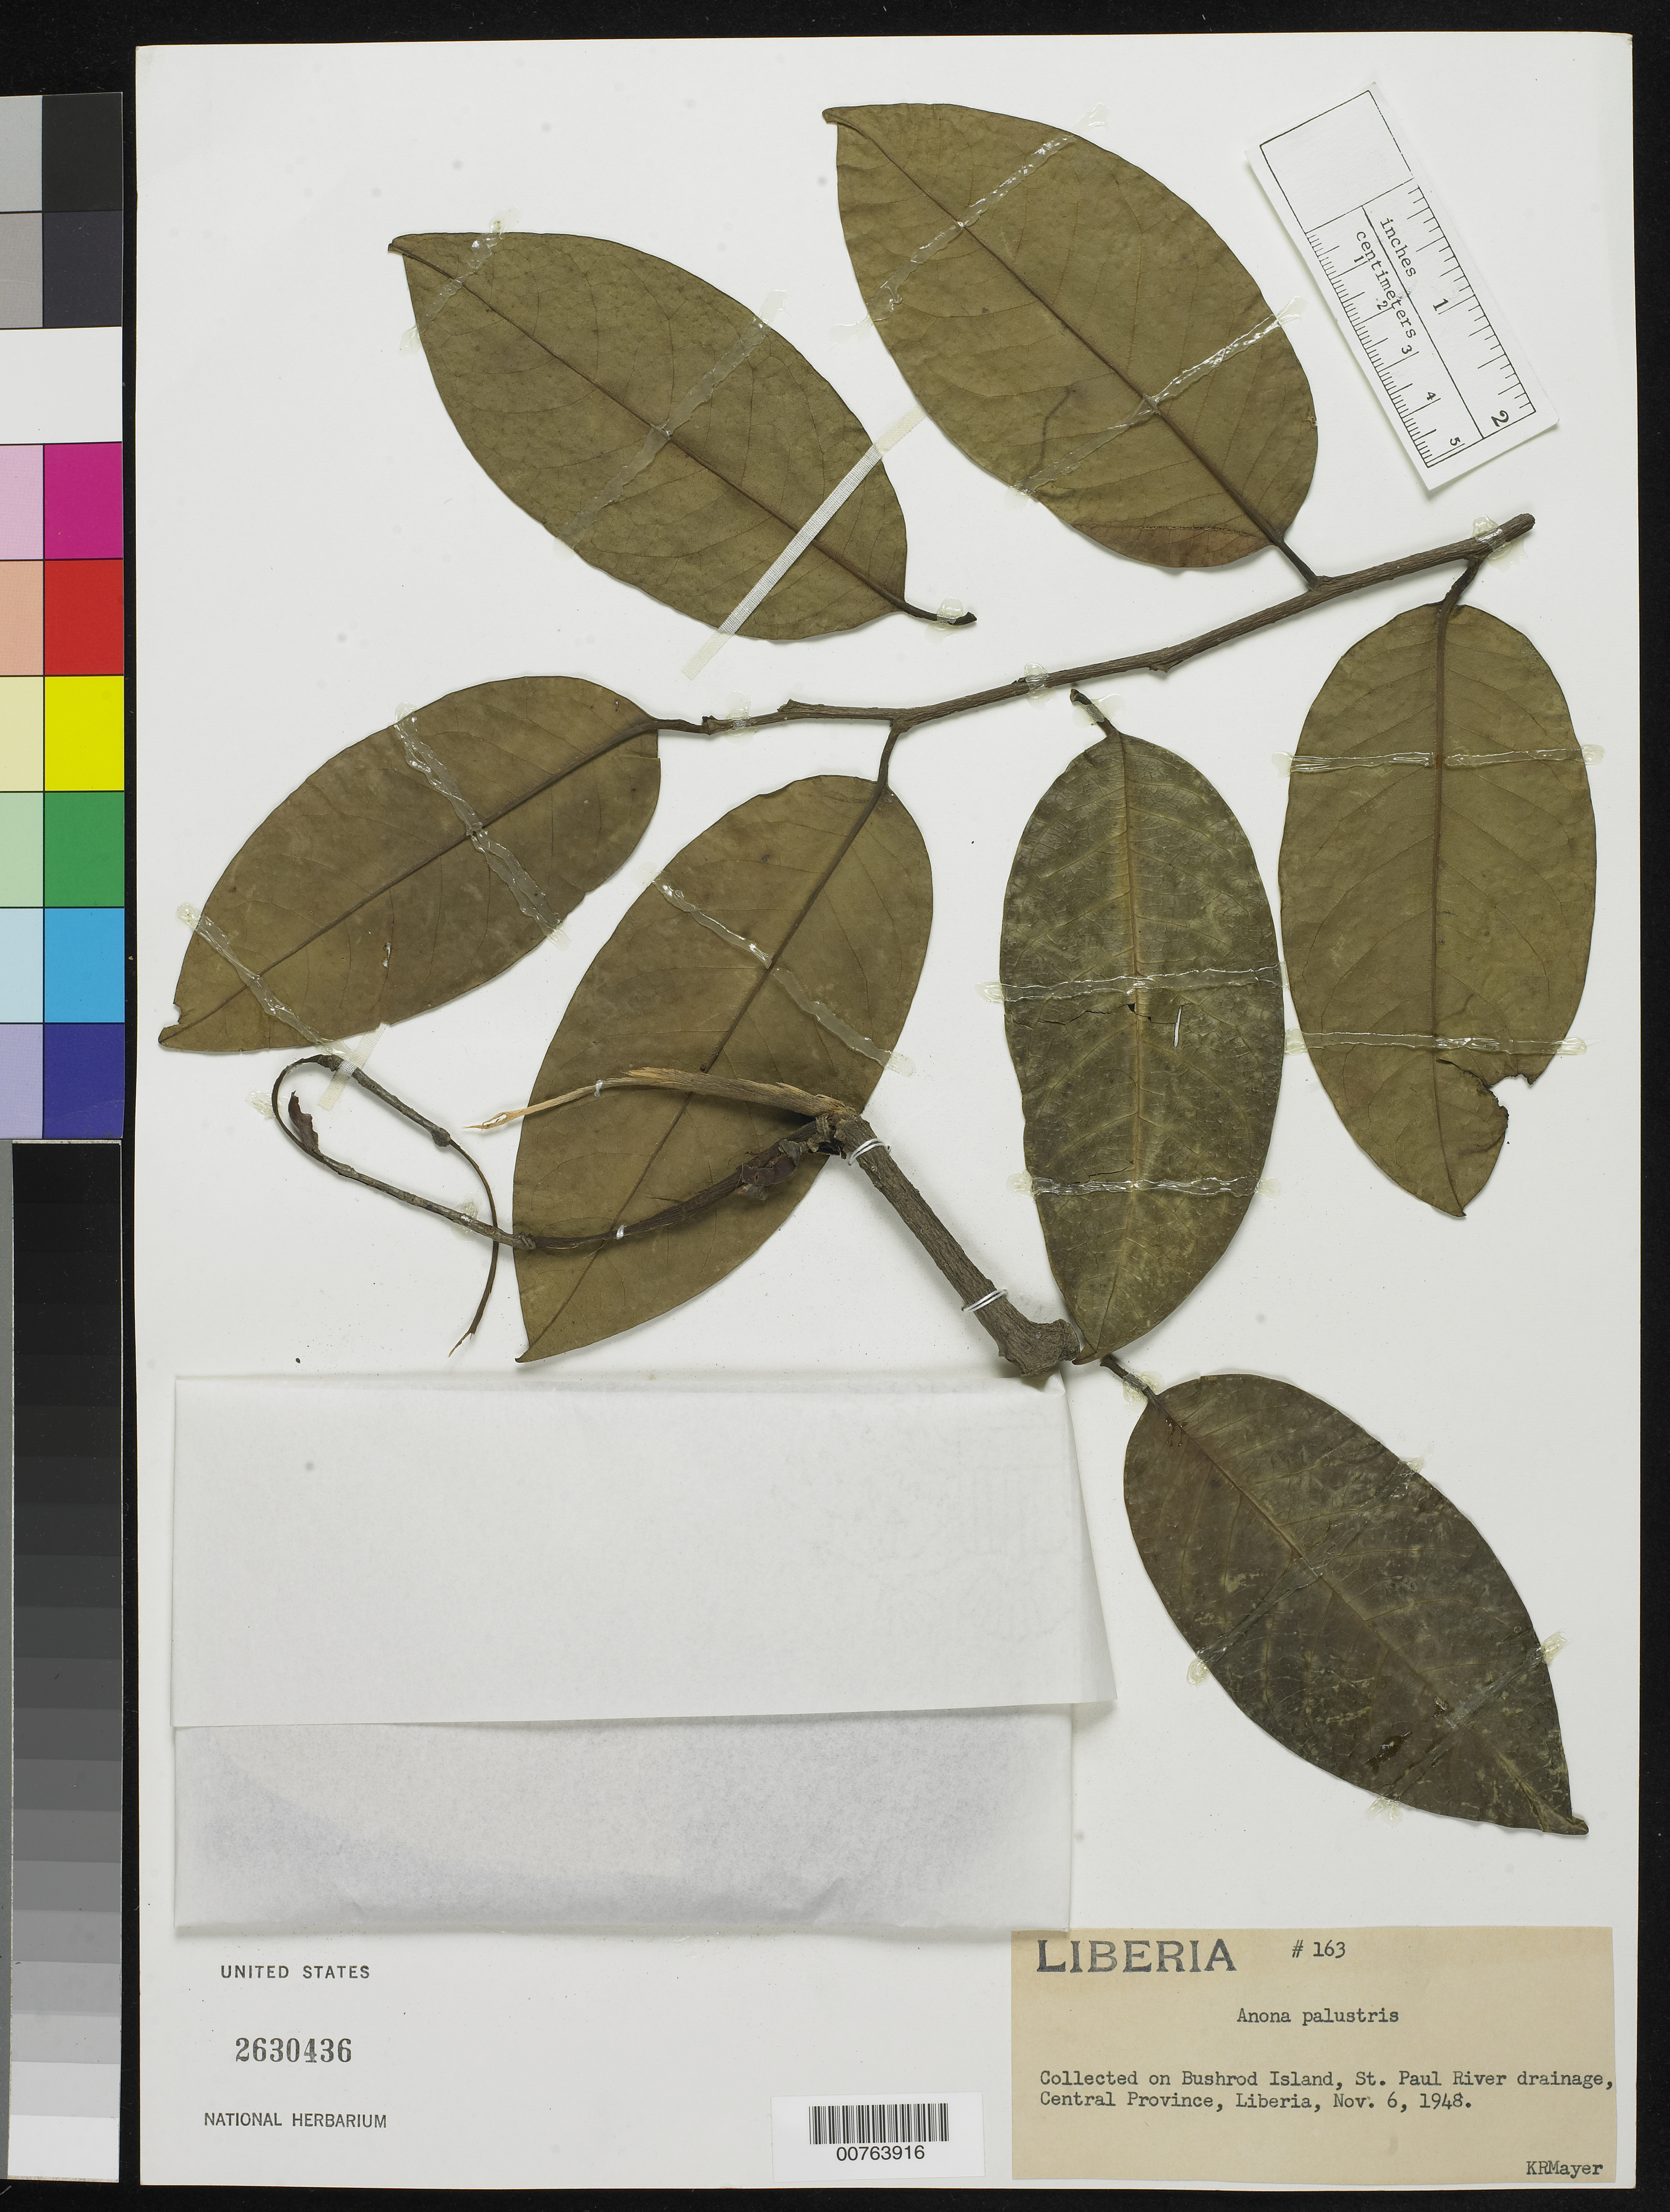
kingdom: Plantae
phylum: Tracheophyta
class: Magnoliopsida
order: Magnoliales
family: Annonaceae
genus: Annona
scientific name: Annona palustris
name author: L.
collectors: K. R. Mayer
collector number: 163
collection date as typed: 6 Nov 1948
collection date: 1948-11-06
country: Liberia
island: Bushrod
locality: Central Province: Bushrod Island, St. Paul River drainage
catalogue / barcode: US 2630436